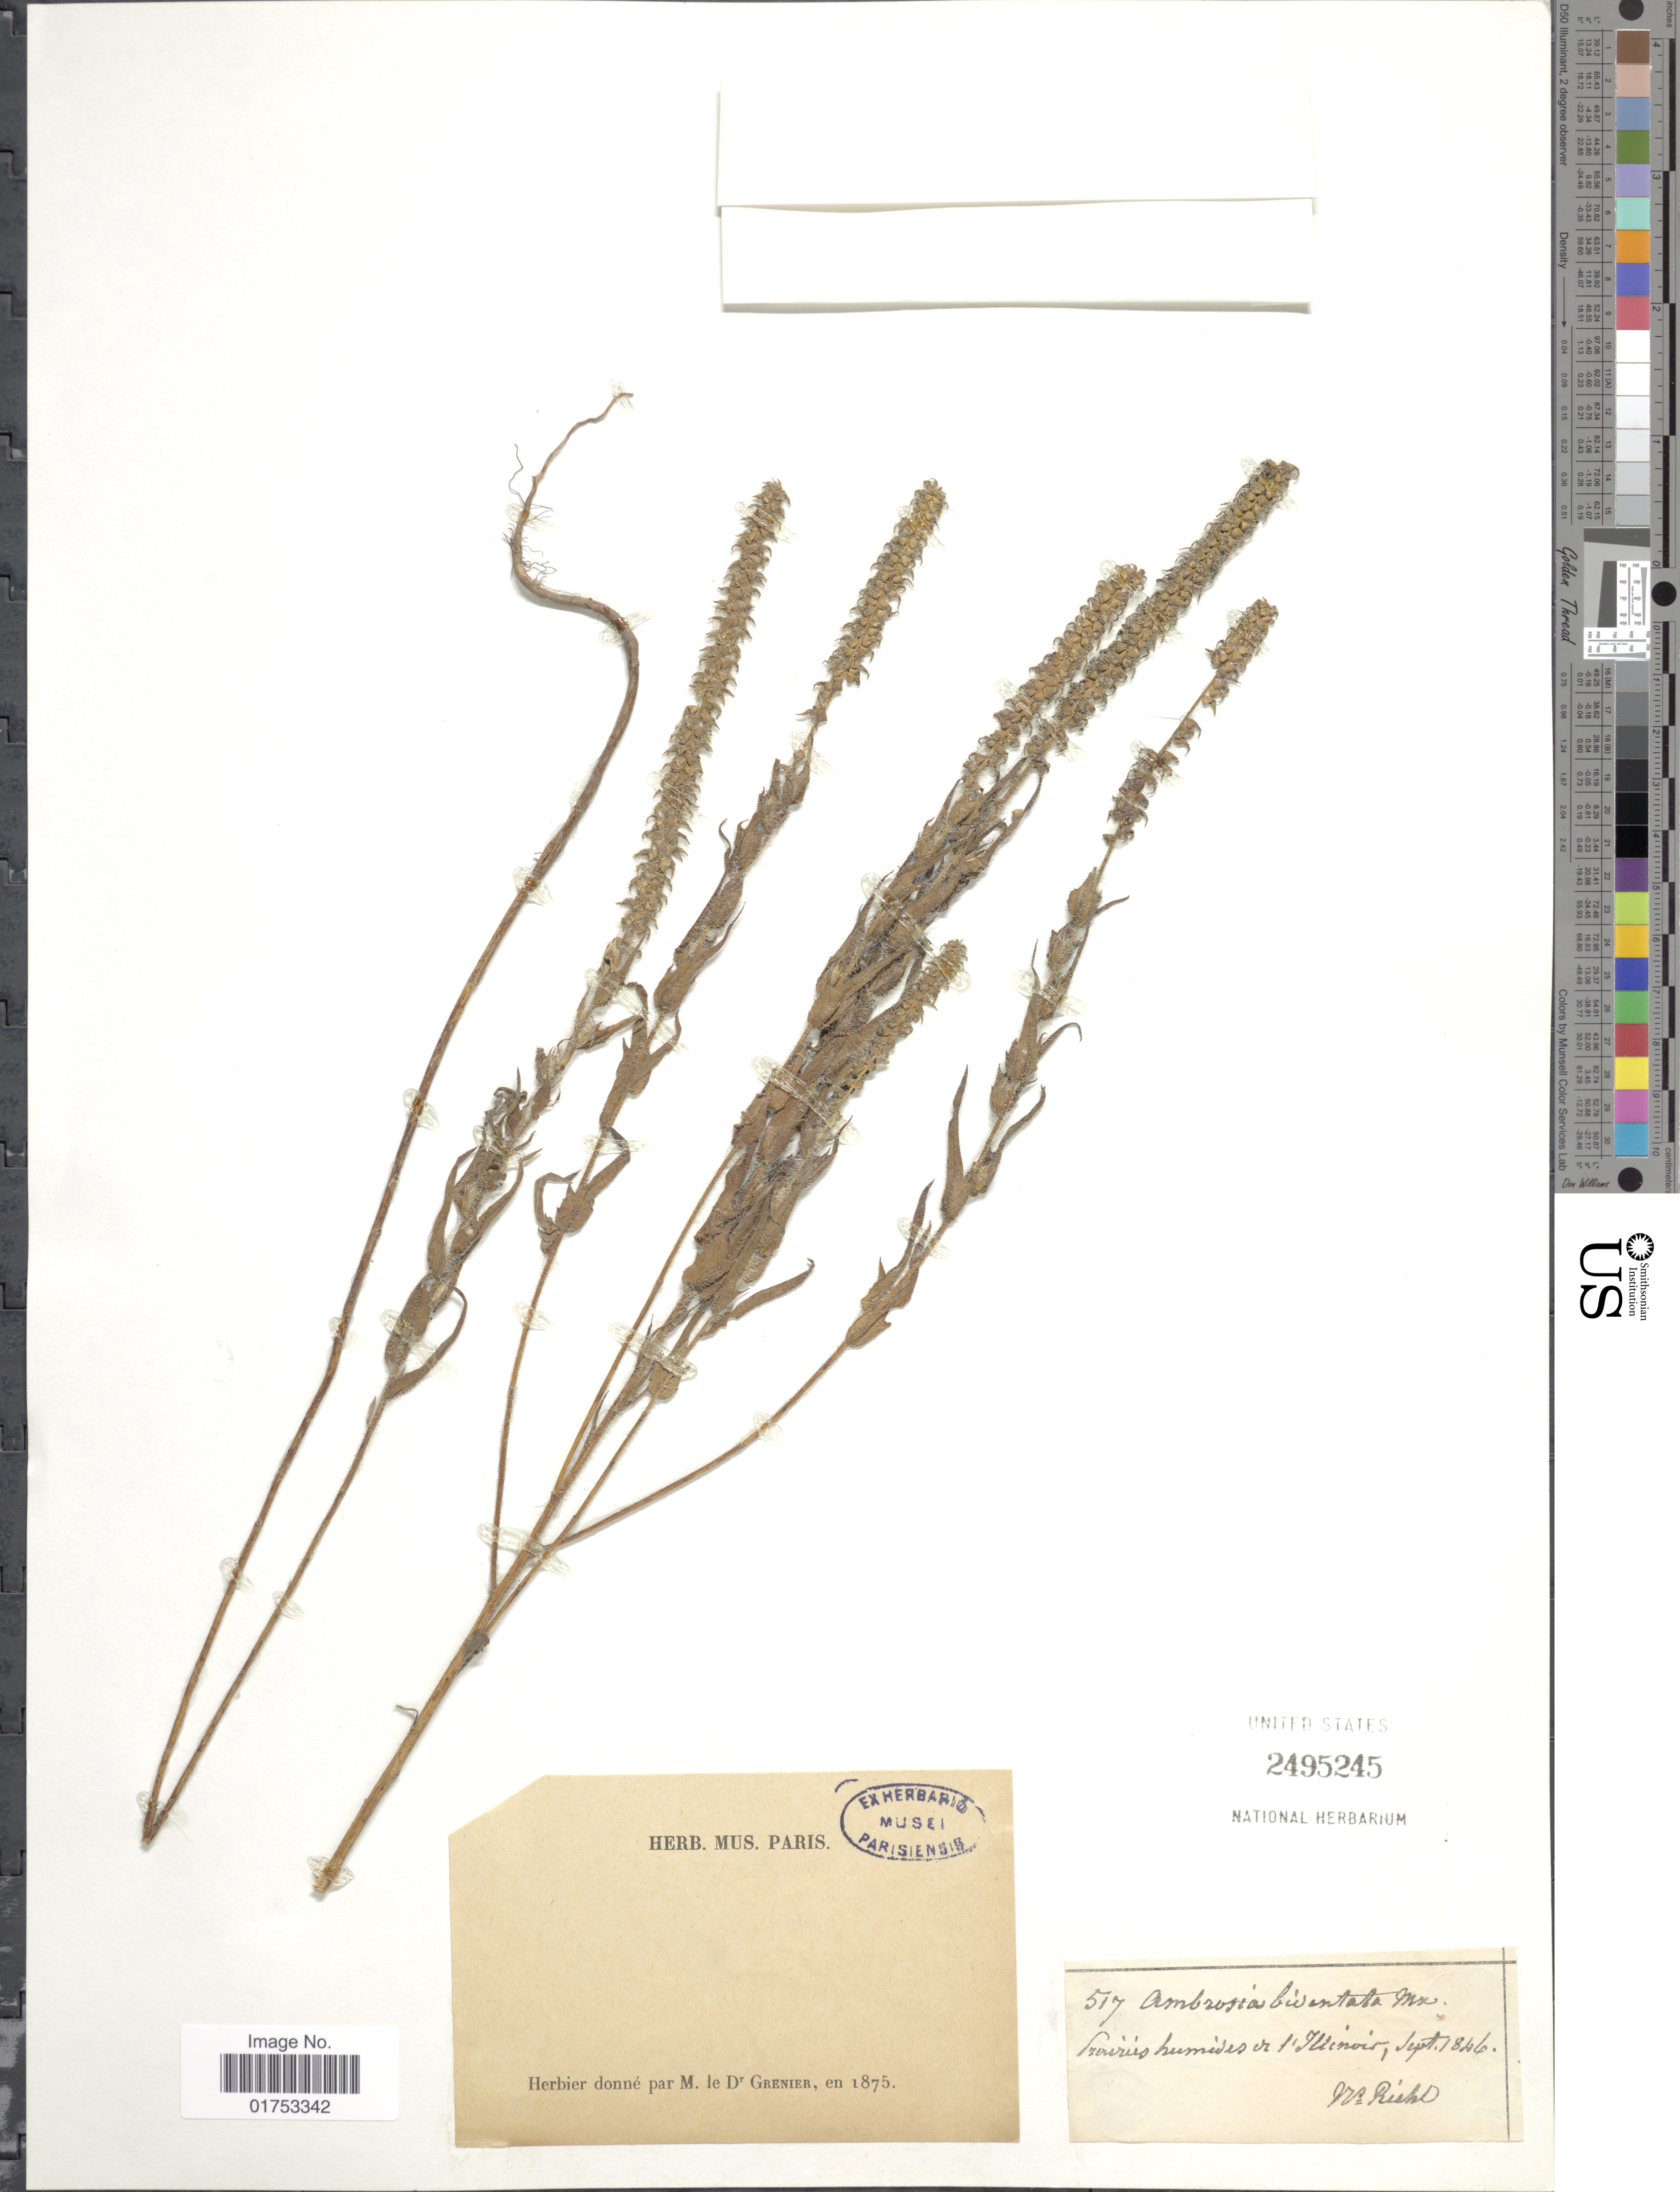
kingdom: Plantae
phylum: Tracheophyta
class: Magnoliopsida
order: Asterales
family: Asteraceae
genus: Ambrosia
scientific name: Ambrosia bidentata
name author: Michx.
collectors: Riehl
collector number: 517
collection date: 1846-09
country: United States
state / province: Illinois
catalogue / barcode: US 2495245